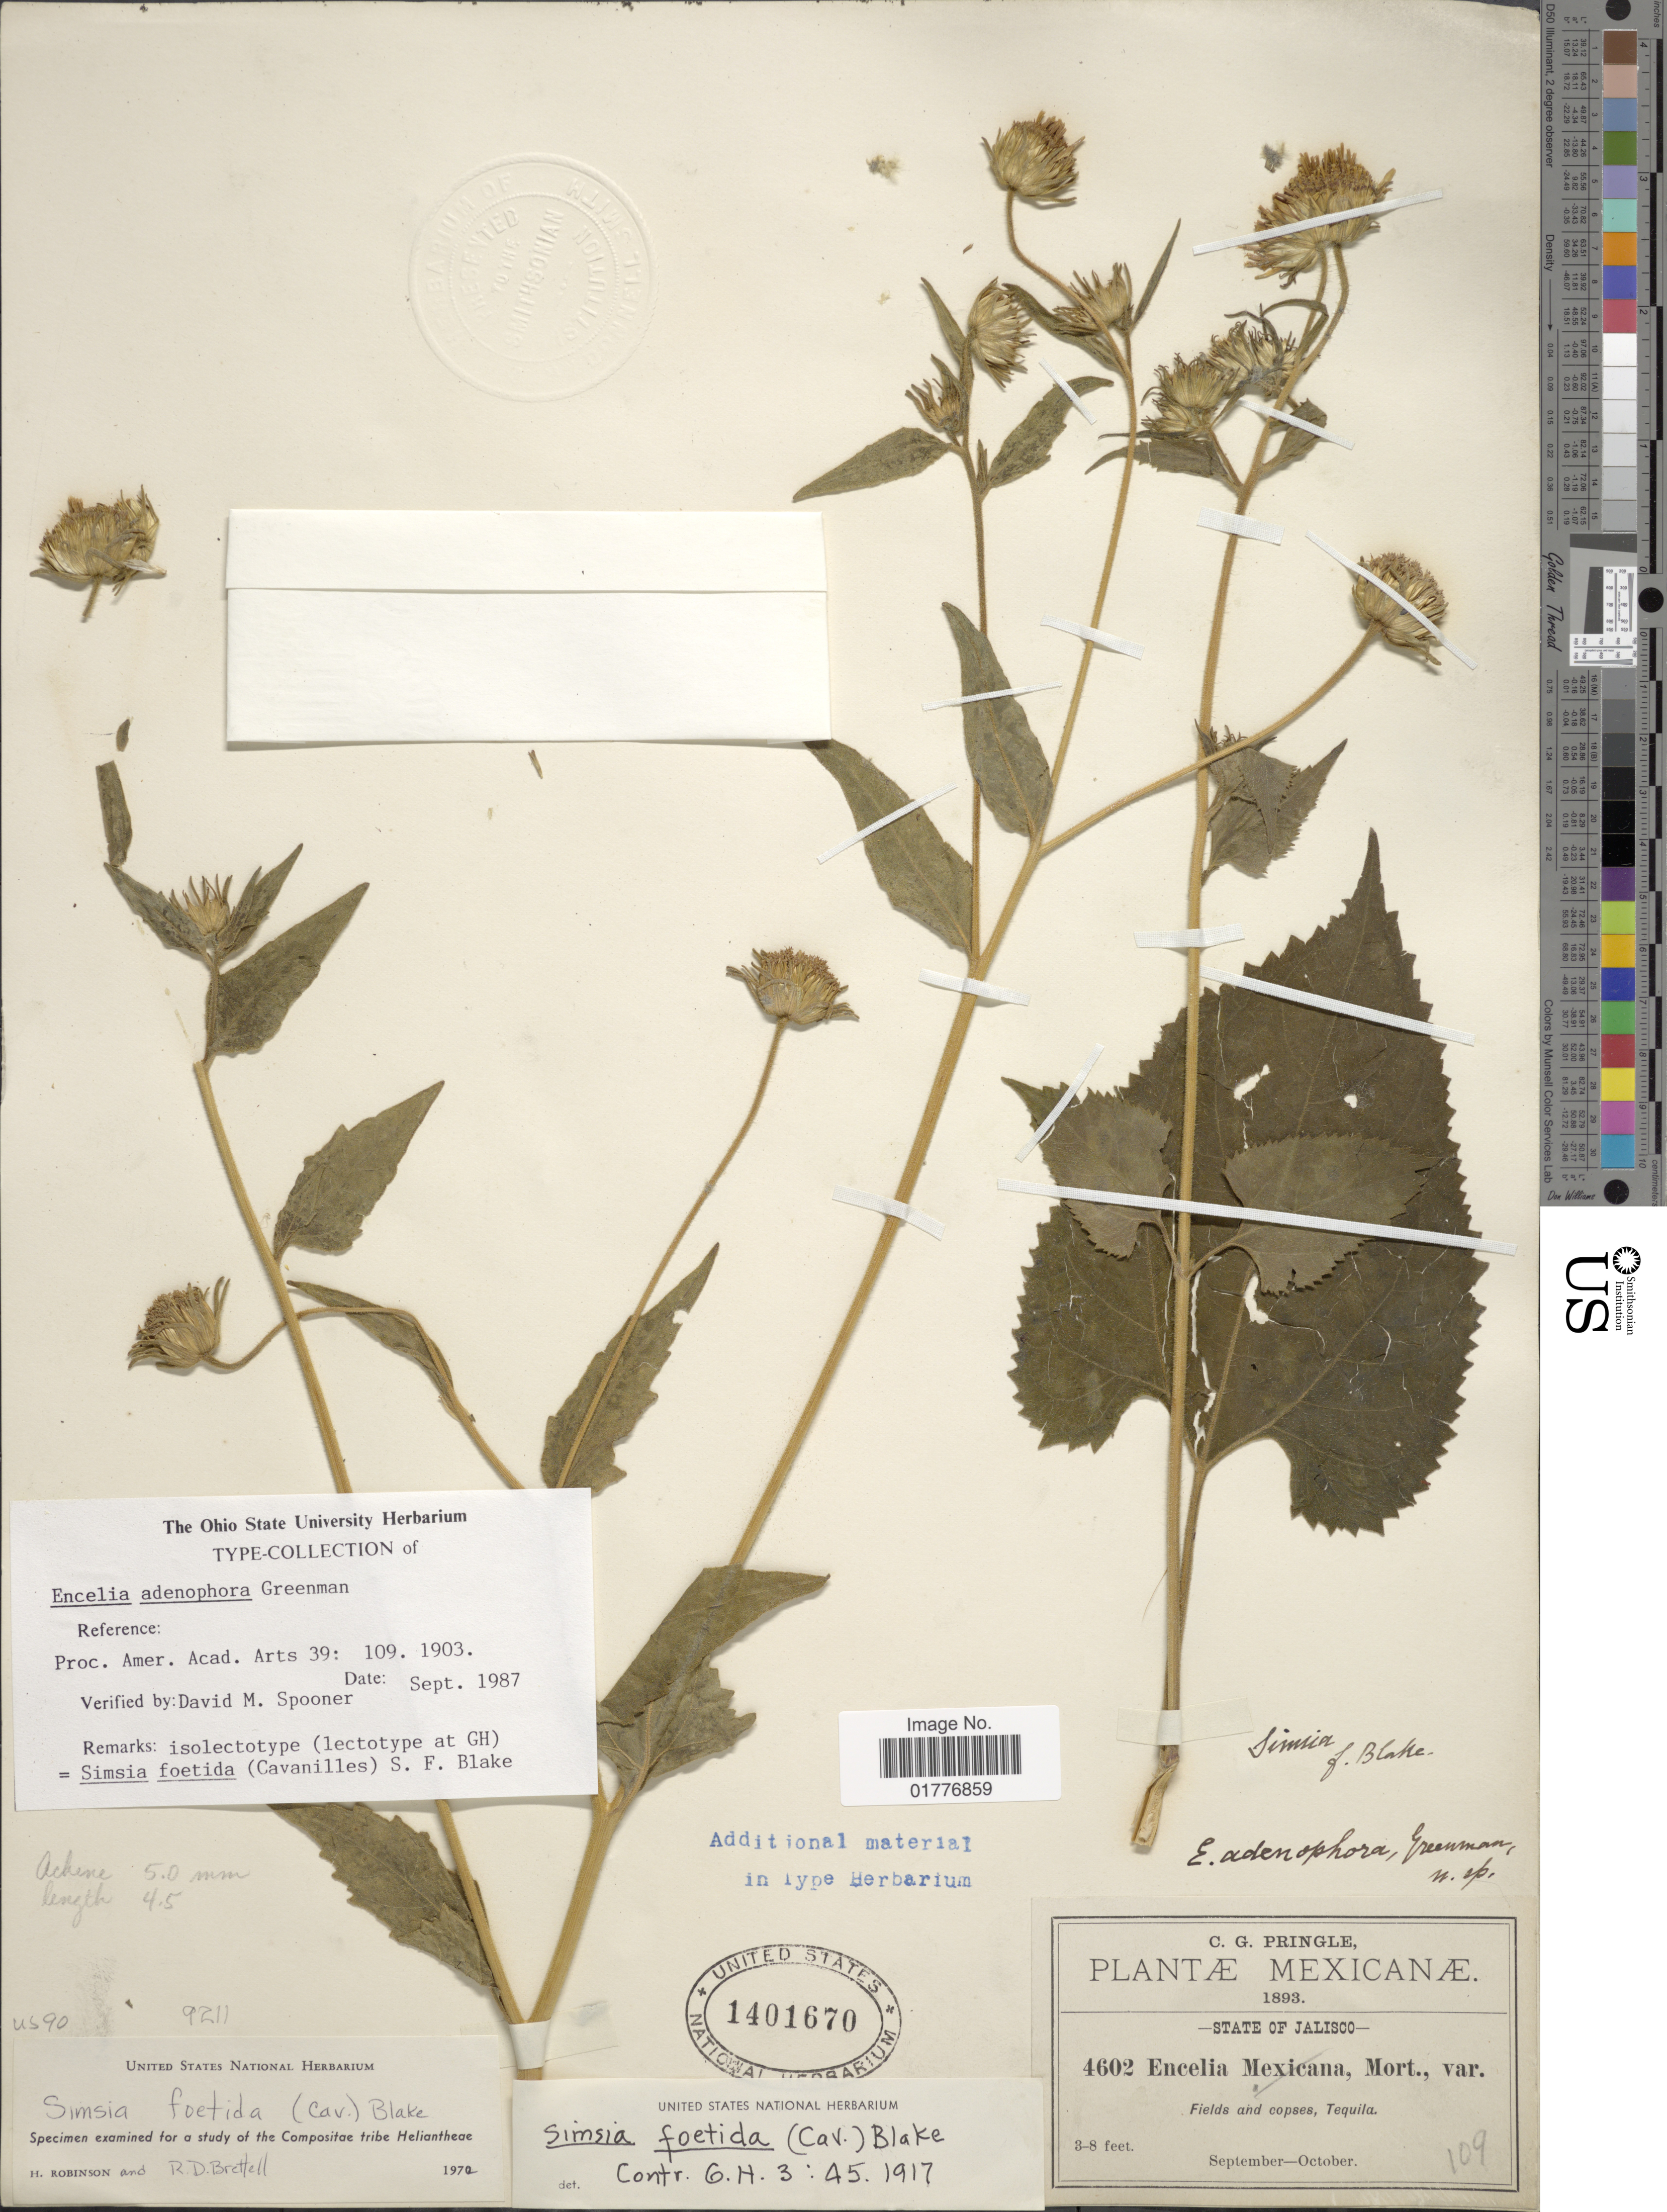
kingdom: Plantae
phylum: Tracheophyta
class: Magnoliopsida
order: Asterales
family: Asteraceae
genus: Simsia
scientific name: Simsia foetida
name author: (Cav.) S.F. Blake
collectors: C. G. Pringle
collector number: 4602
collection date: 1893-09/1893-10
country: Mexico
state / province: Jalisco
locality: State of Jalisco, Fields and copses, Tequila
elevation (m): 1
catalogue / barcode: US 1401670